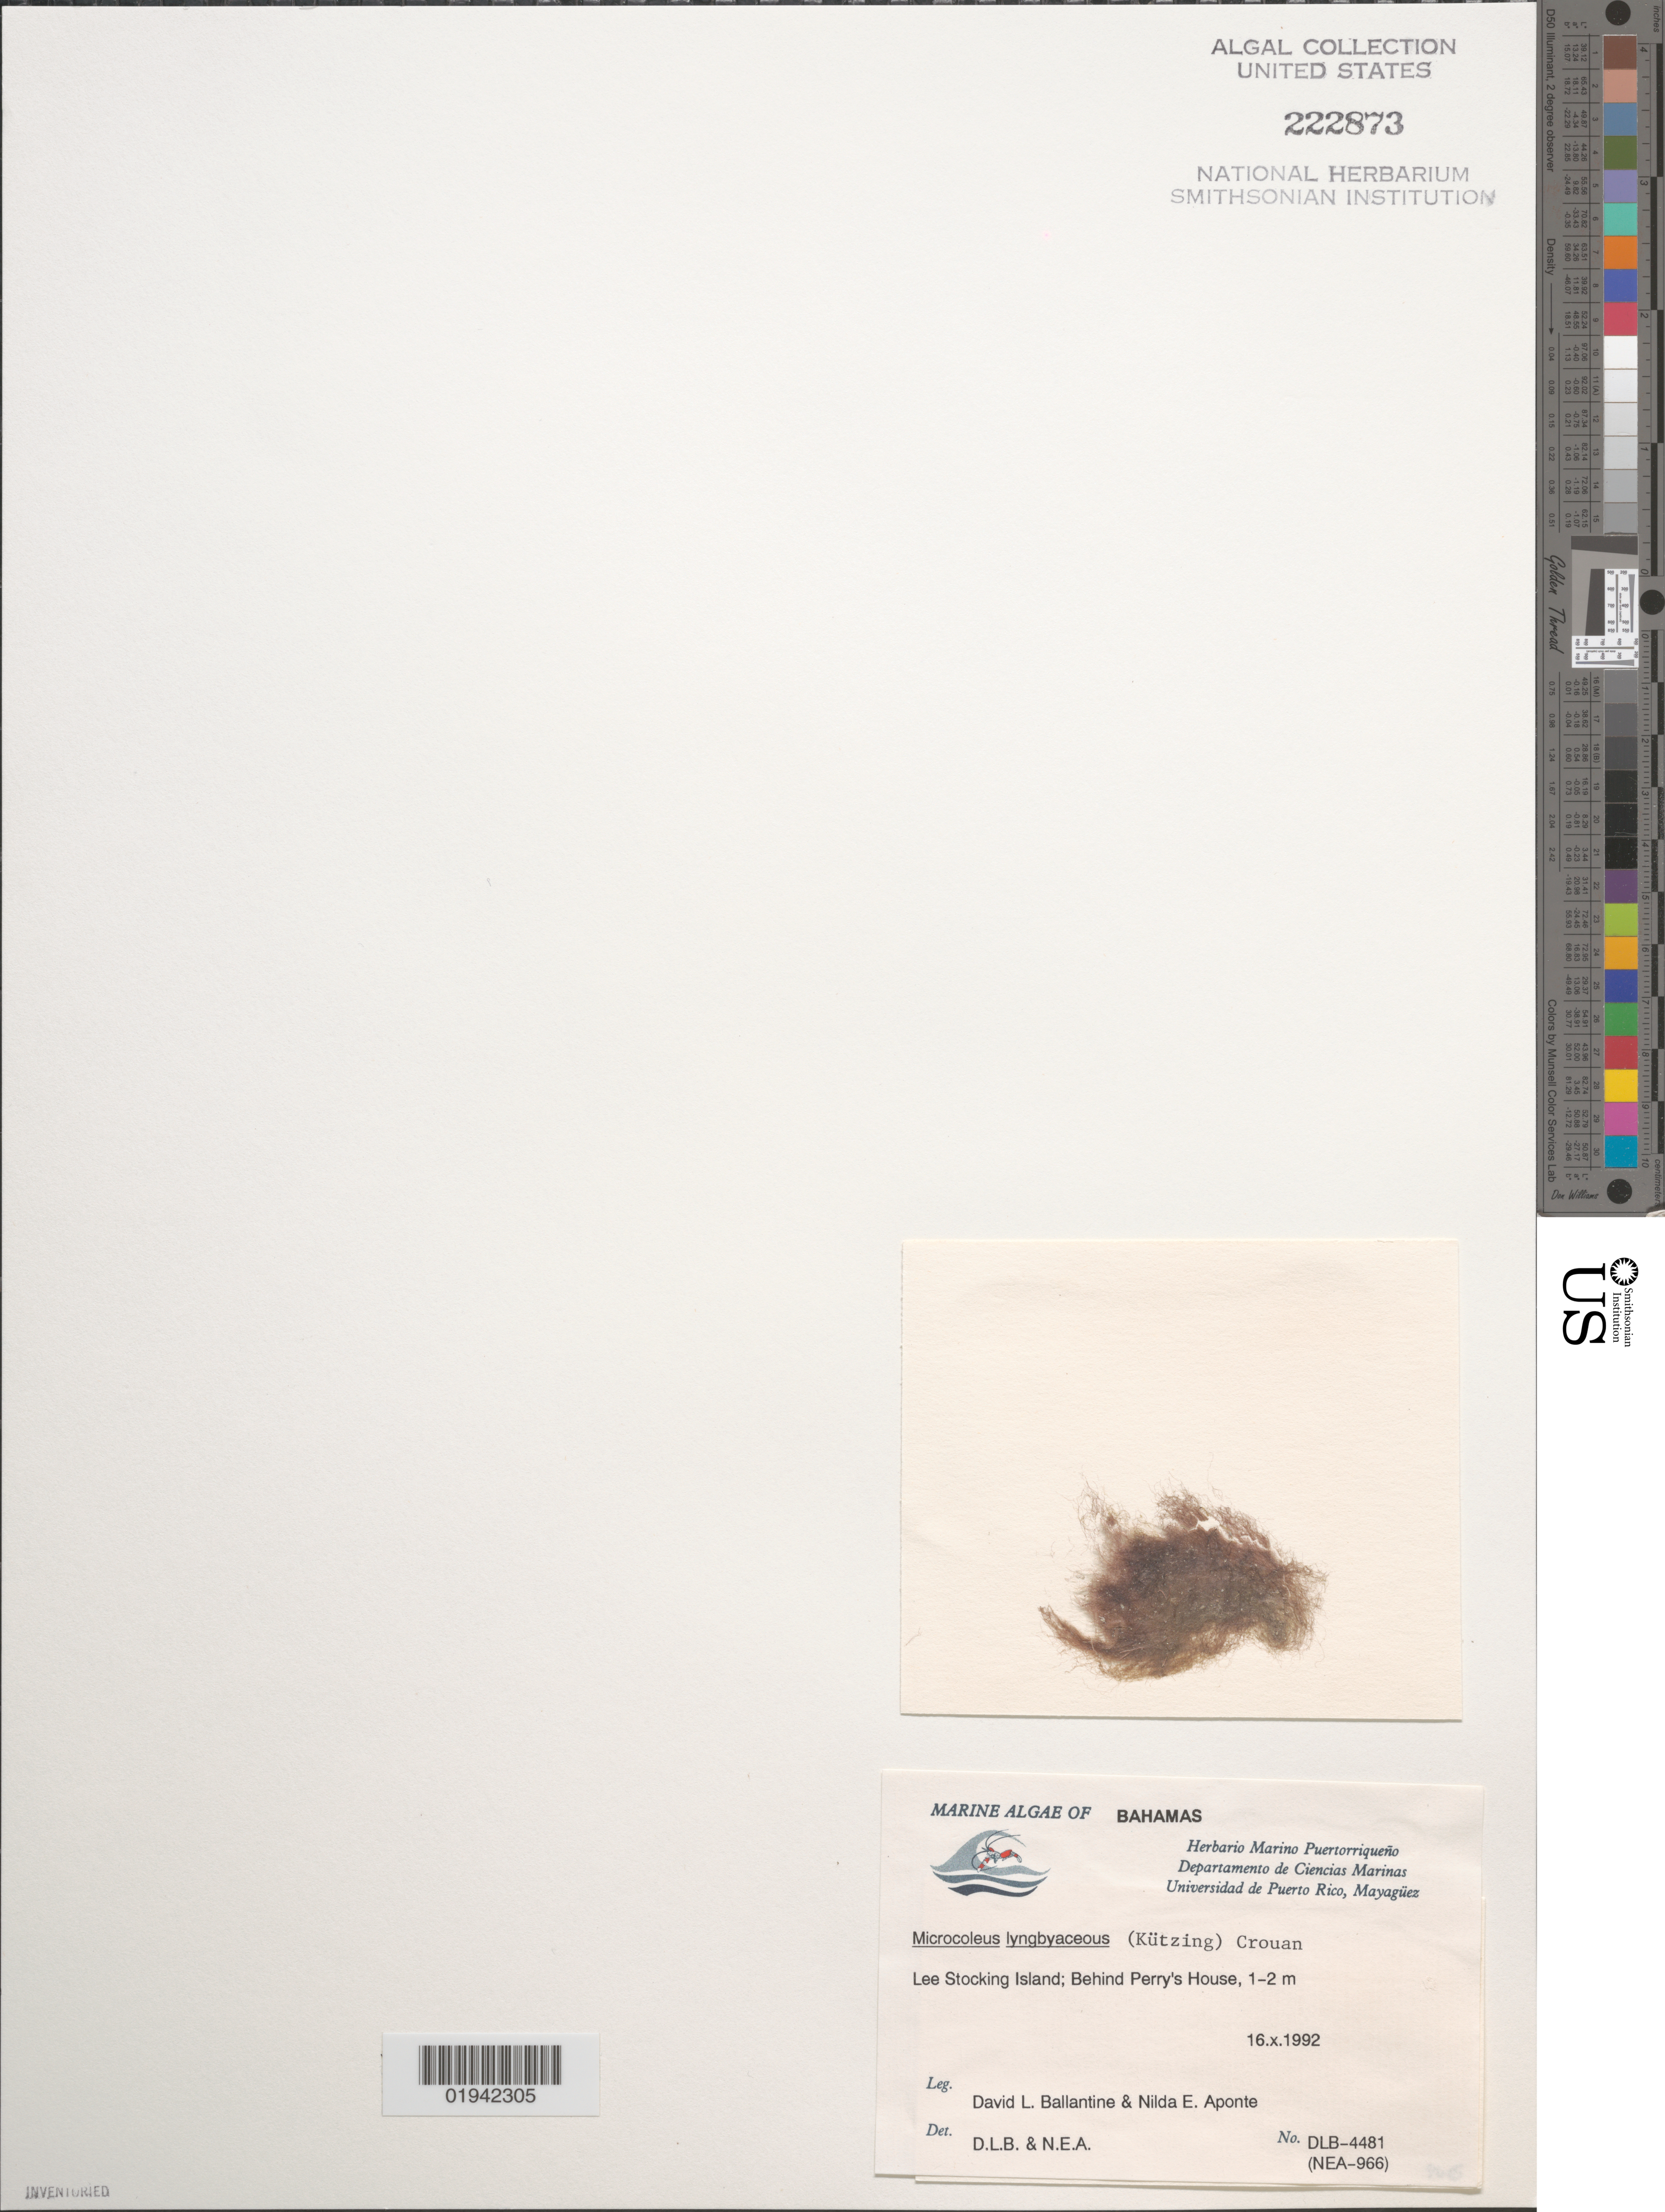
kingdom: Bacteria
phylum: Cyanobacteria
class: Cyanobacteriia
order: Cyanobacteriales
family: Microcoleaceae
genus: Microcoleus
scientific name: Microcoleus lyngbyaceus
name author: Kütz. ex Forti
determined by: Ballantine, D. L.; Aponte, N. E.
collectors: D.L. Ballantine & N. E. Aponte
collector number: DLB 4481 & NEA 966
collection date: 1992-10-16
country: Bahamas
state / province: Exuma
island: Lee Stocking Island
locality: Behind Perry's House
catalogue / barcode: US 222873